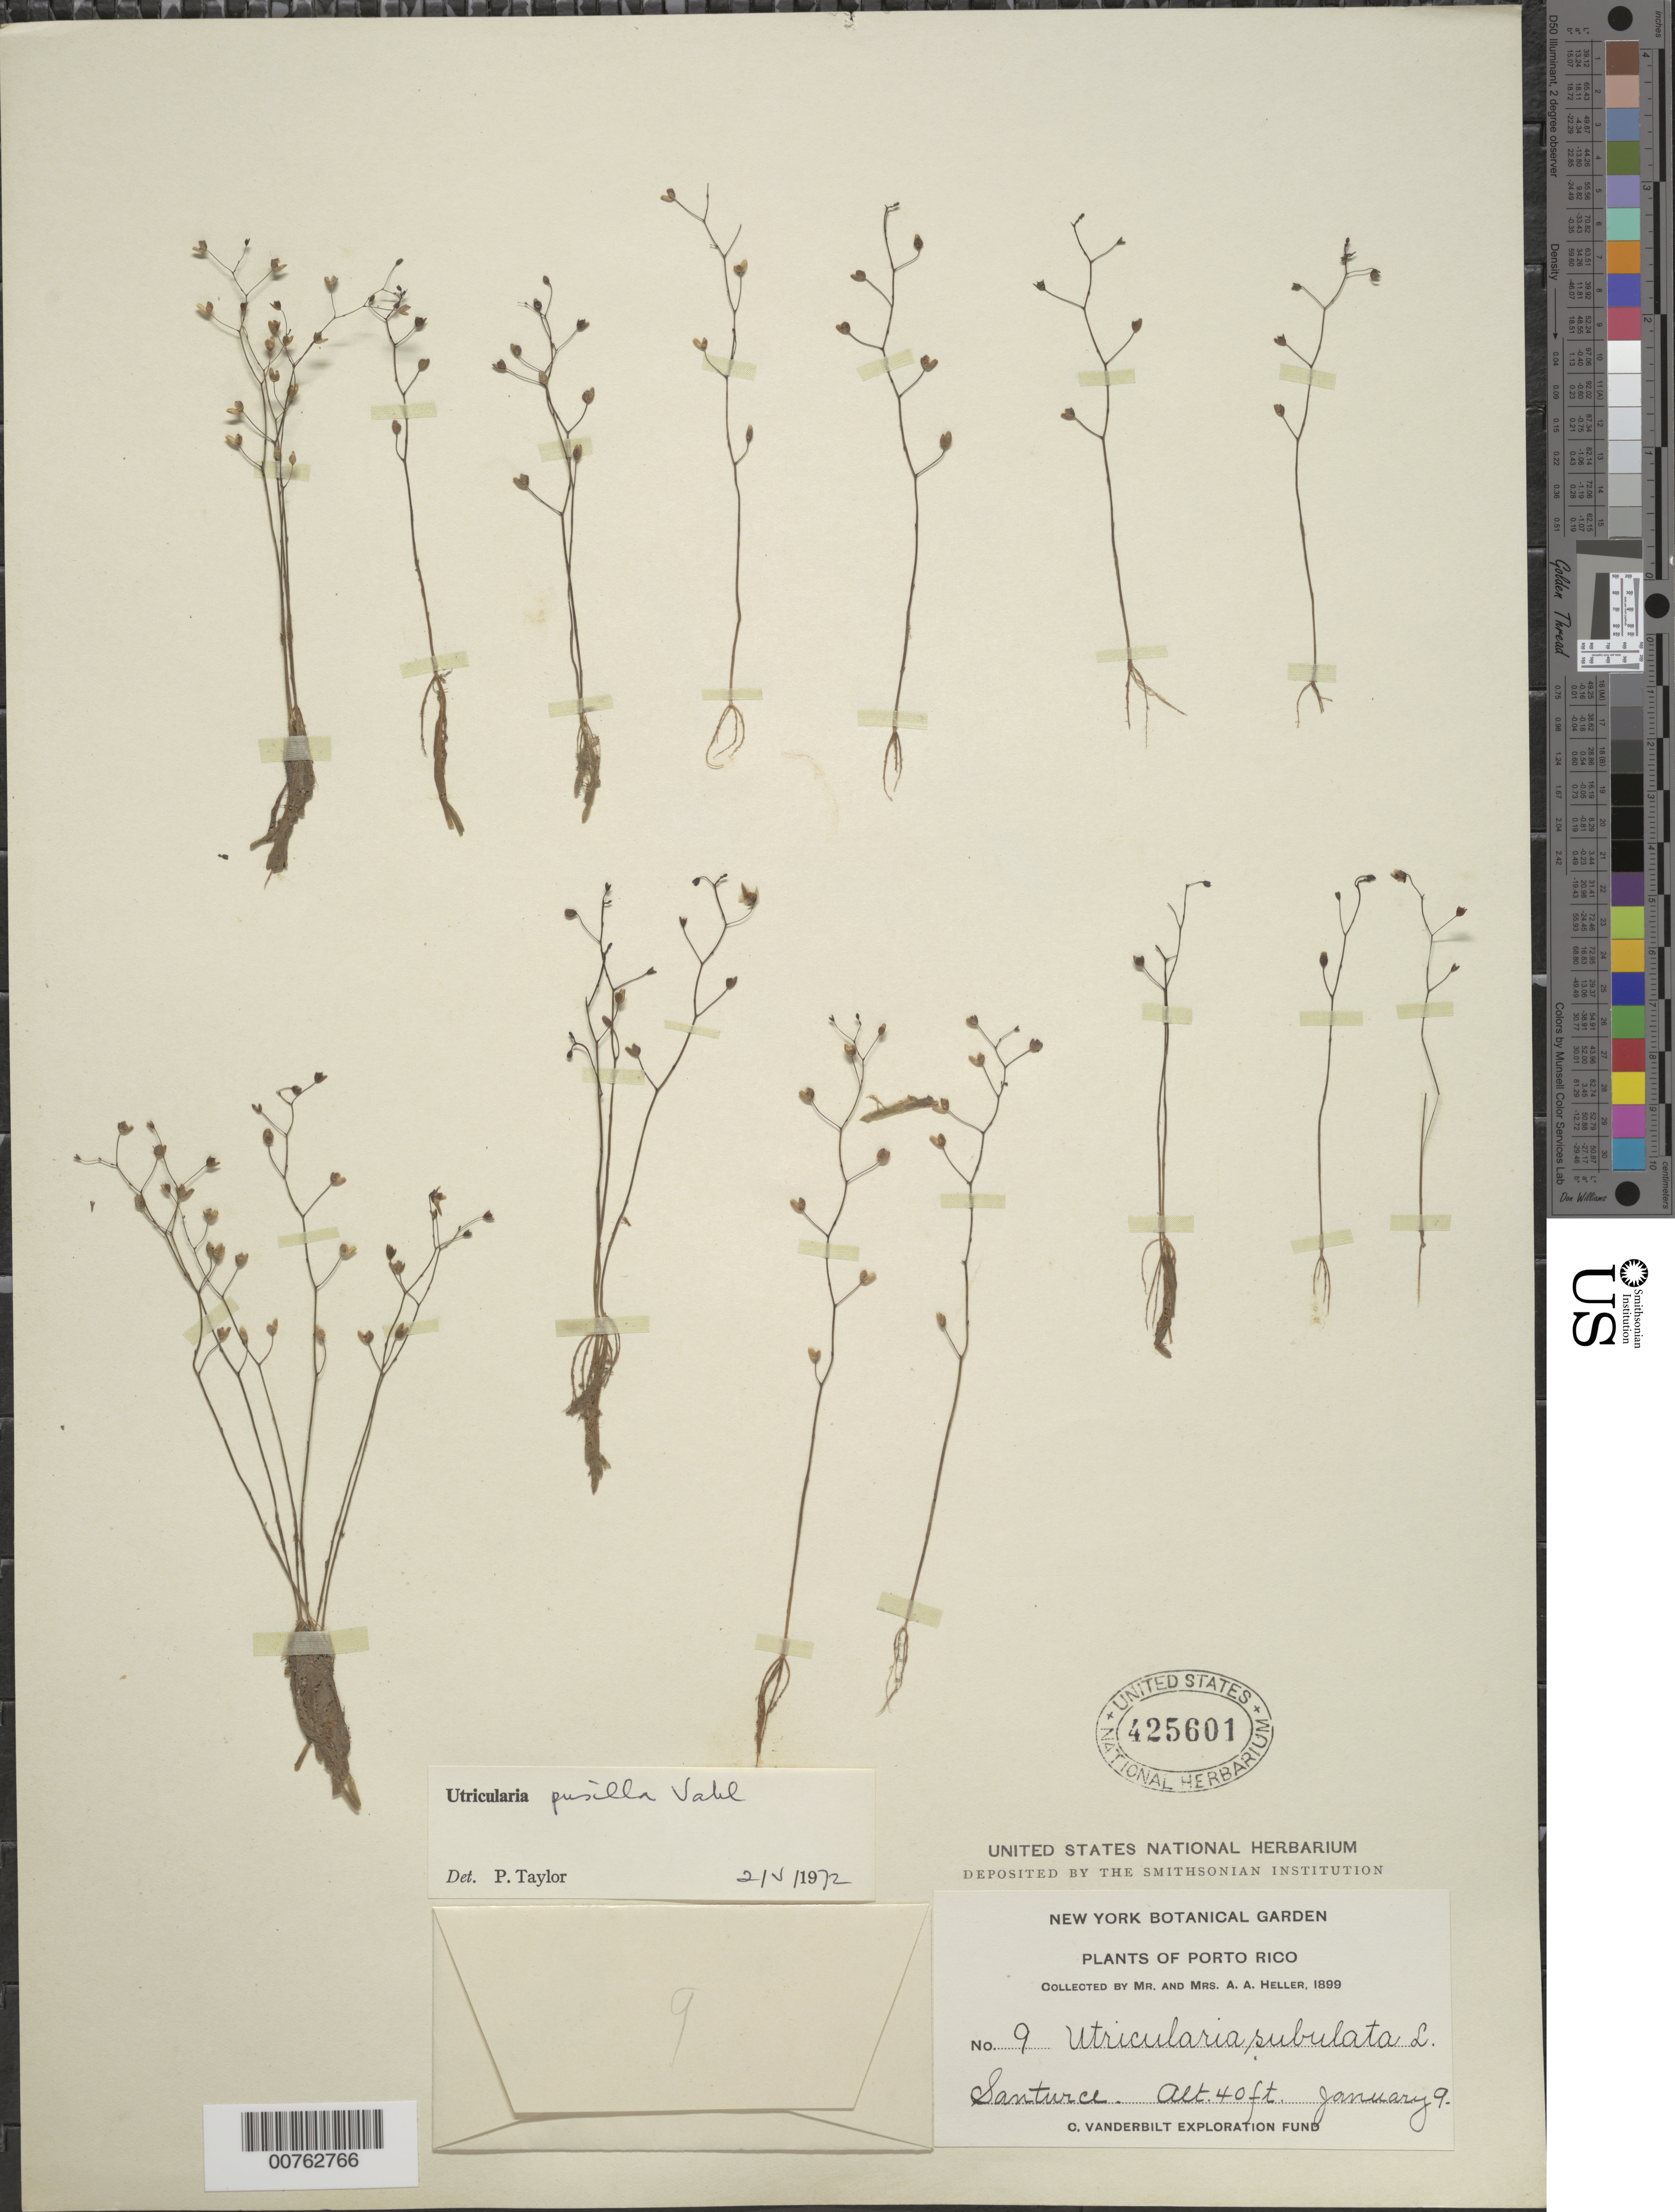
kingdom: Plantae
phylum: Tracheophyta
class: Magnoliopsida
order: Lamiales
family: Lentibulariaceae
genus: Utricularia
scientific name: Utricularia pusilla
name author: Vahl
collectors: A. A. Heller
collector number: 9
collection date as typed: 09 Jan 1899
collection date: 1899-01-09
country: Puerto Rico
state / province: San Juan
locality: Santurce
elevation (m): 12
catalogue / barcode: US 425601